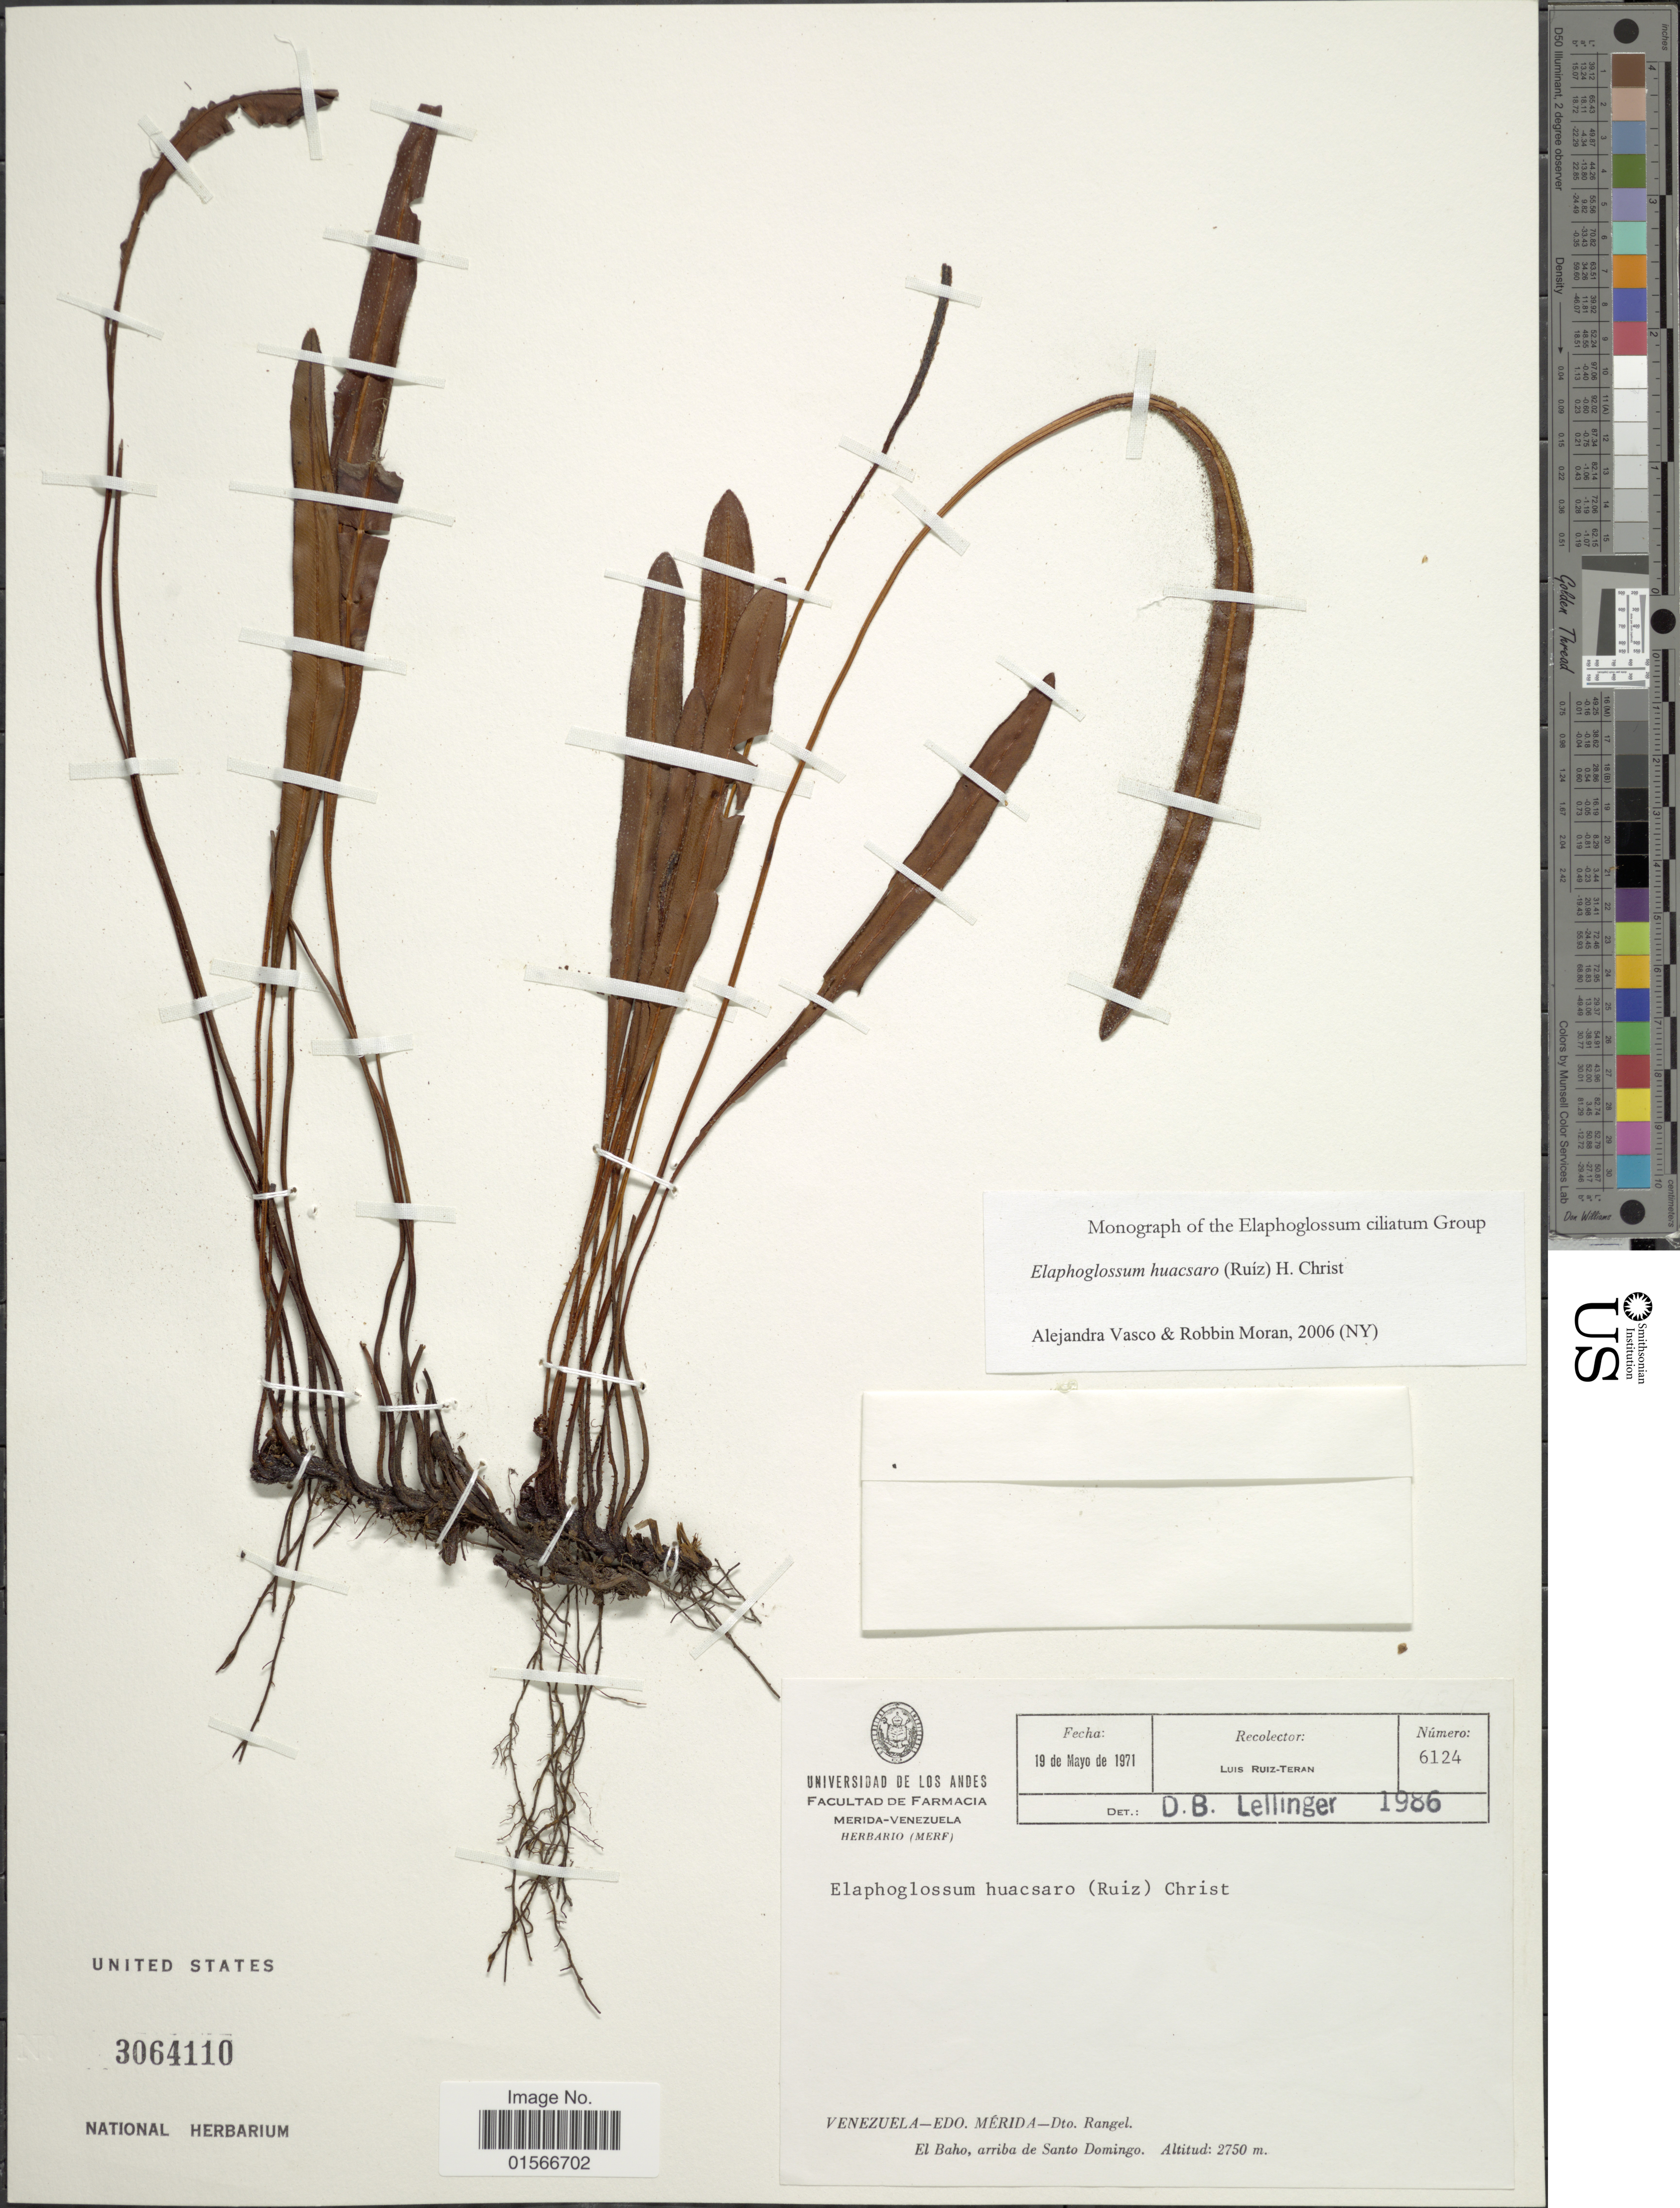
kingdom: Plantae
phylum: Tracheophyta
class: Polypodiopsida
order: Polypodiales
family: Dryopteridaceae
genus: Elaphoglossum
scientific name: Elaphoglossum huacsaro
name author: (Ruiz) Christ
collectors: L. Teran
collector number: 6124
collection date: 1971-05-19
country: Venezuela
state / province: Mérida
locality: Dto Rangel. Al Baho, arriba de Santo Domingo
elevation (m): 2750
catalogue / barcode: US 3064110